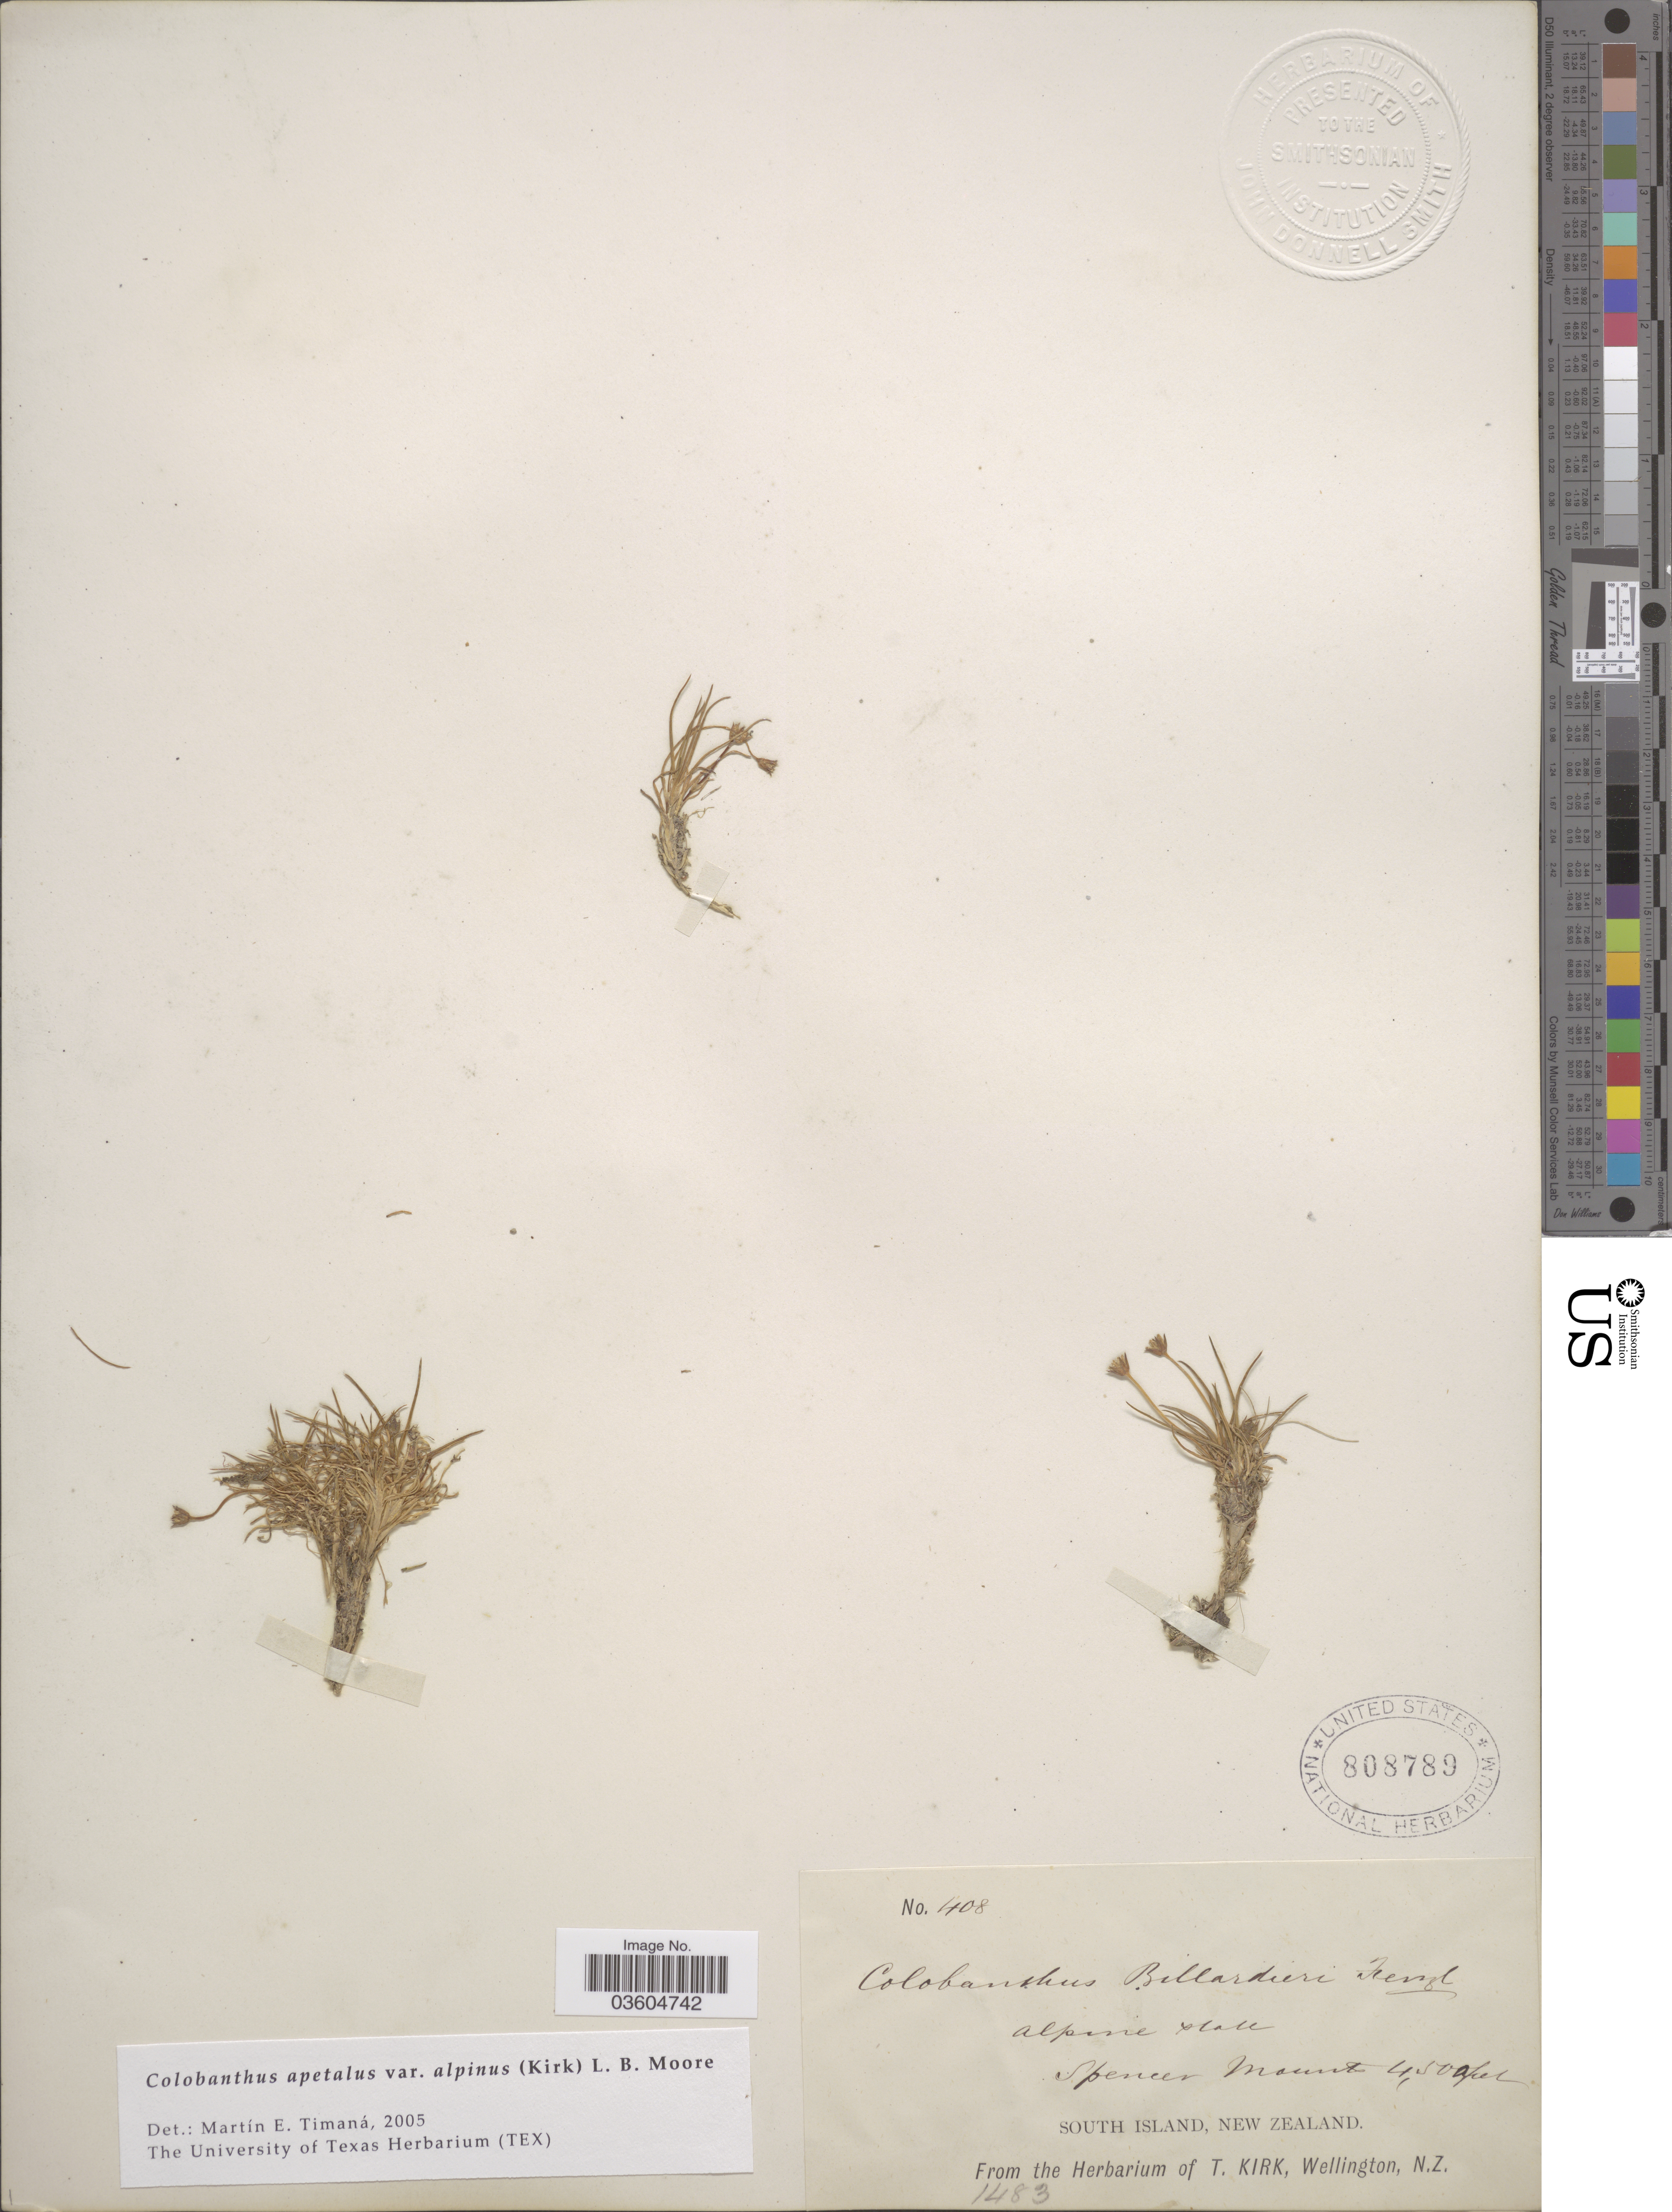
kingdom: Plantae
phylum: Tracheophyta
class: Magnoliopsida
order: Caryophyllales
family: Caryophyllaceae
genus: Colobanthus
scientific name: Colobanthus apetalus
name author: (Labill.) Druce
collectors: ex herb. T. Kirk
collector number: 408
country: New Zealand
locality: Spencer Mount. South Island.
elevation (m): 1372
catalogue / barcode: US 808789